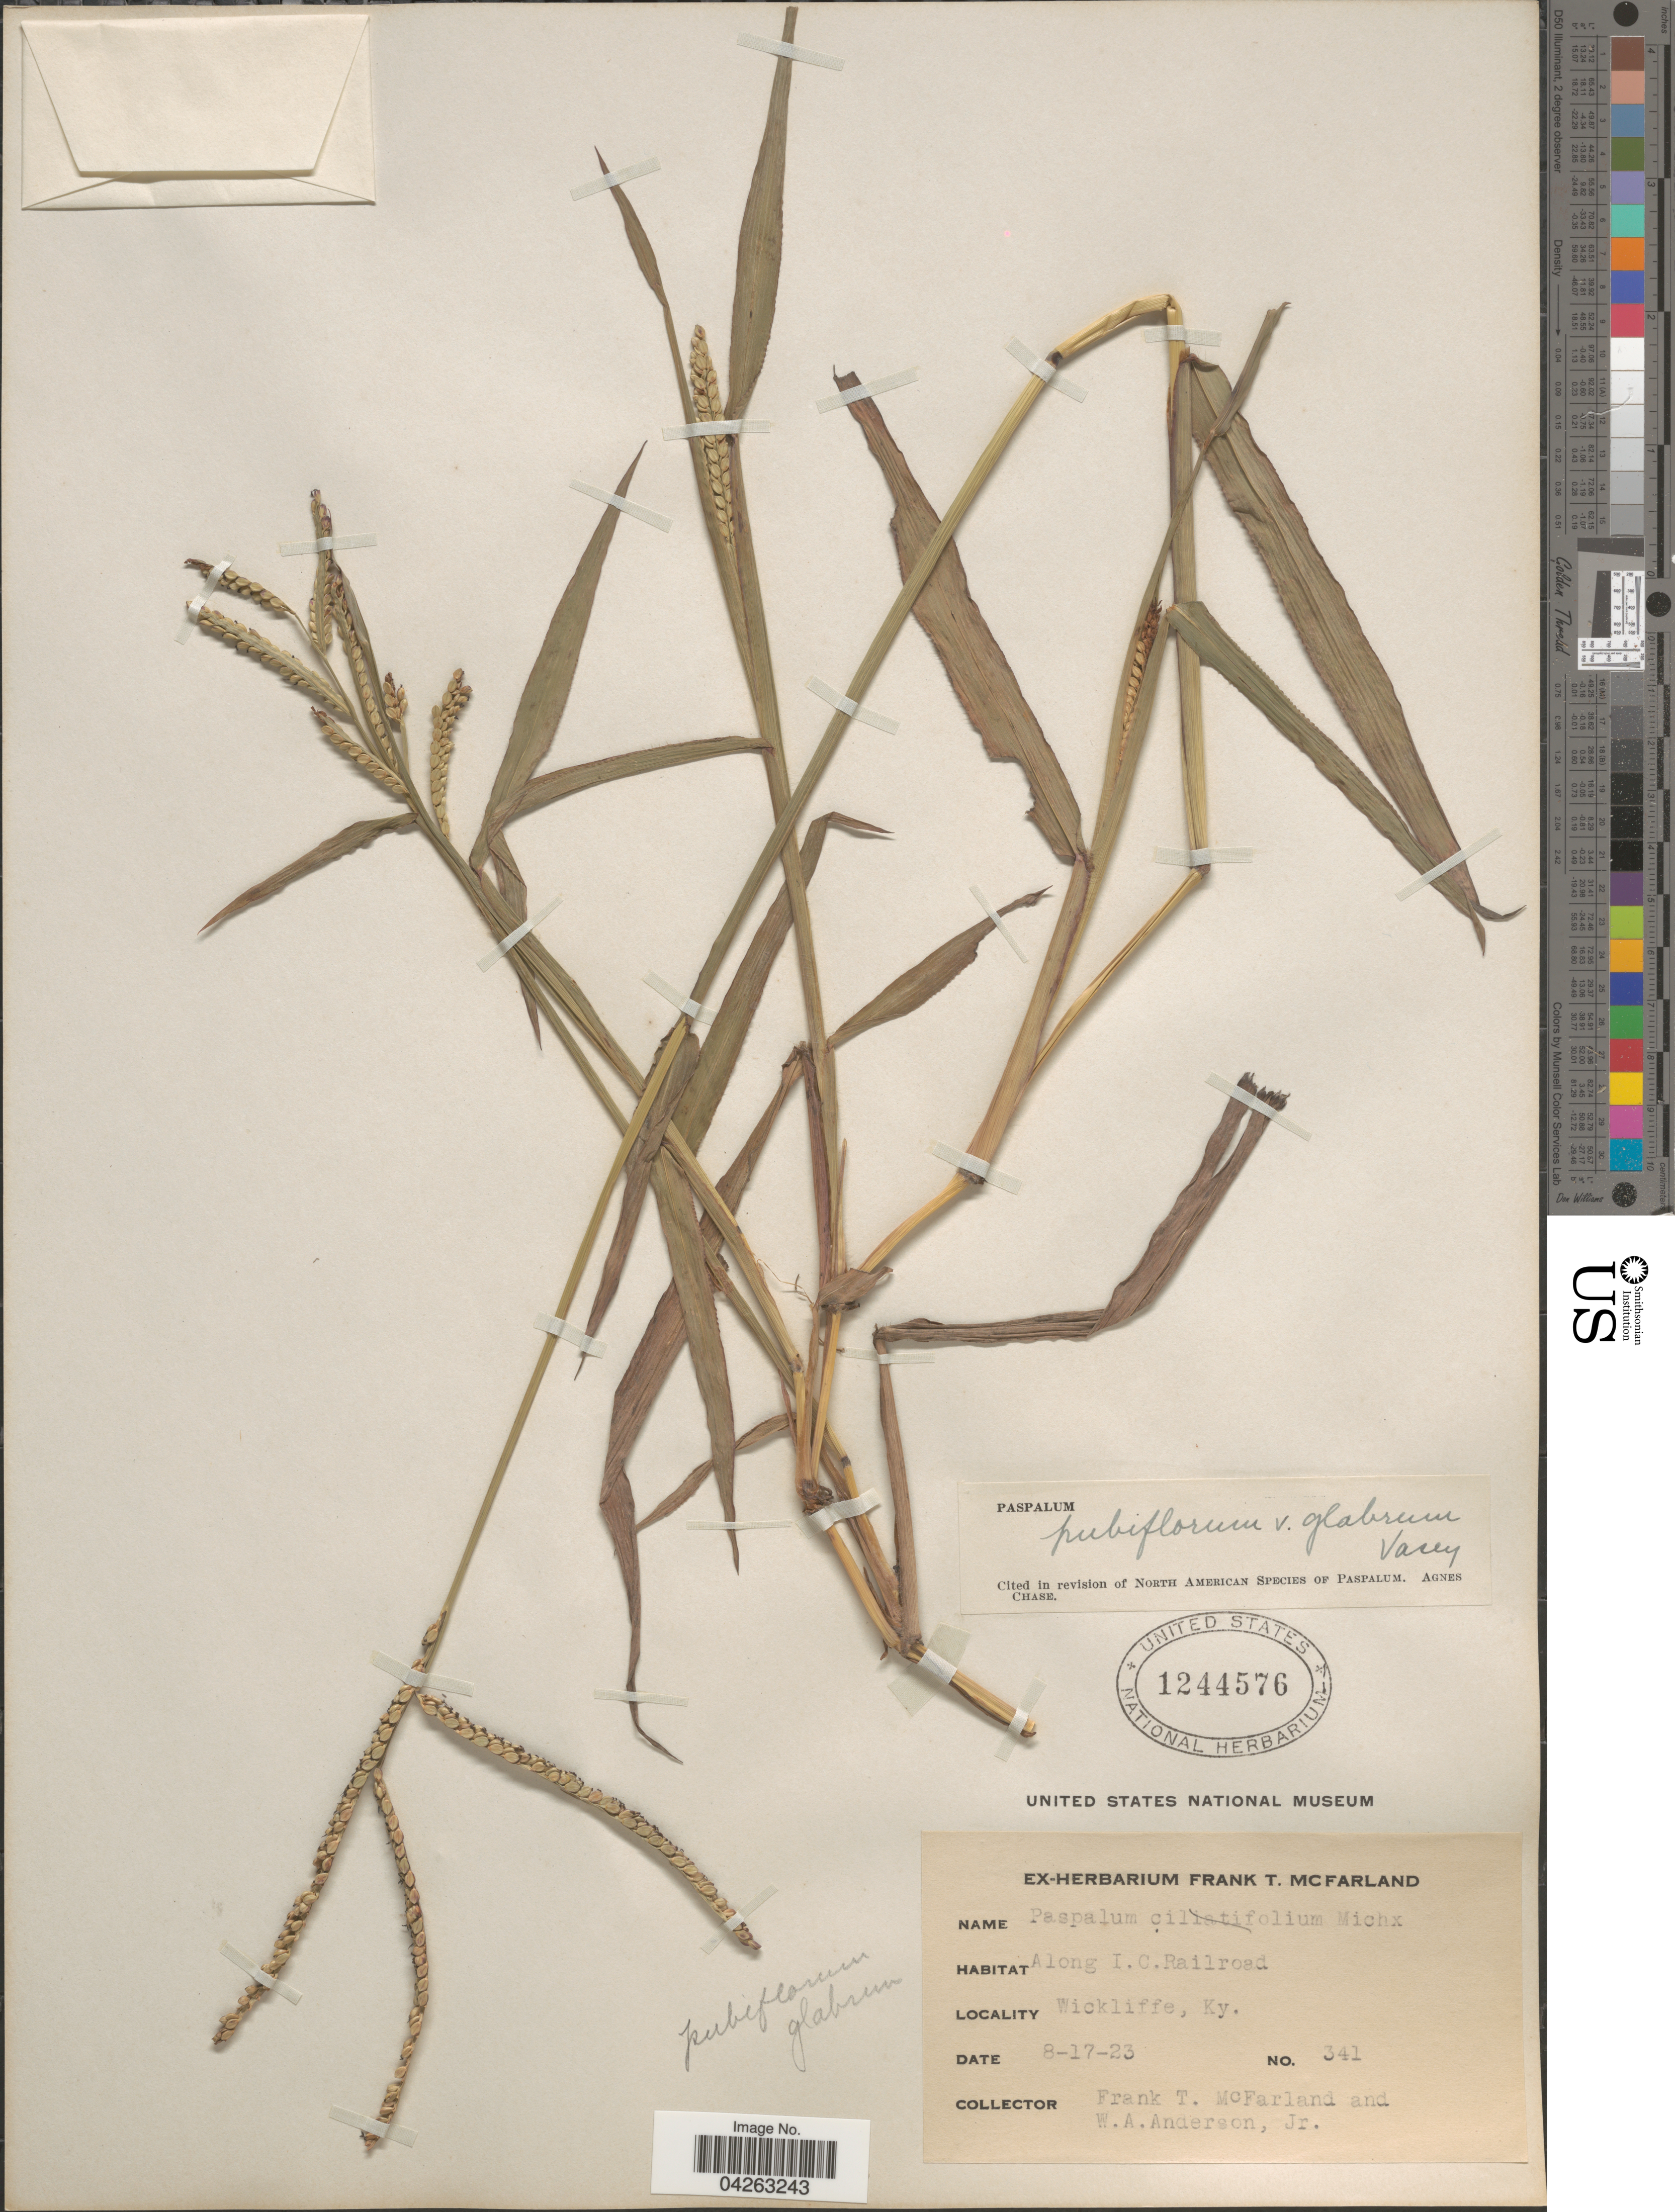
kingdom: Plantae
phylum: Tracheophyta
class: Liliopsida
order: Poales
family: Poaceae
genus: Paspalum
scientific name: Paspalum pubiflorum var. glabrum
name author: Vasey ex Scribn.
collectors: F. McFarland & W. A. Anderson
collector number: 341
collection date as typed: Transcribed d/m/y: 17/8/23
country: United States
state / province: Kentucky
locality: Along I. C. Railroad. Wickliffe.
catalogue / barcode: US 1244576